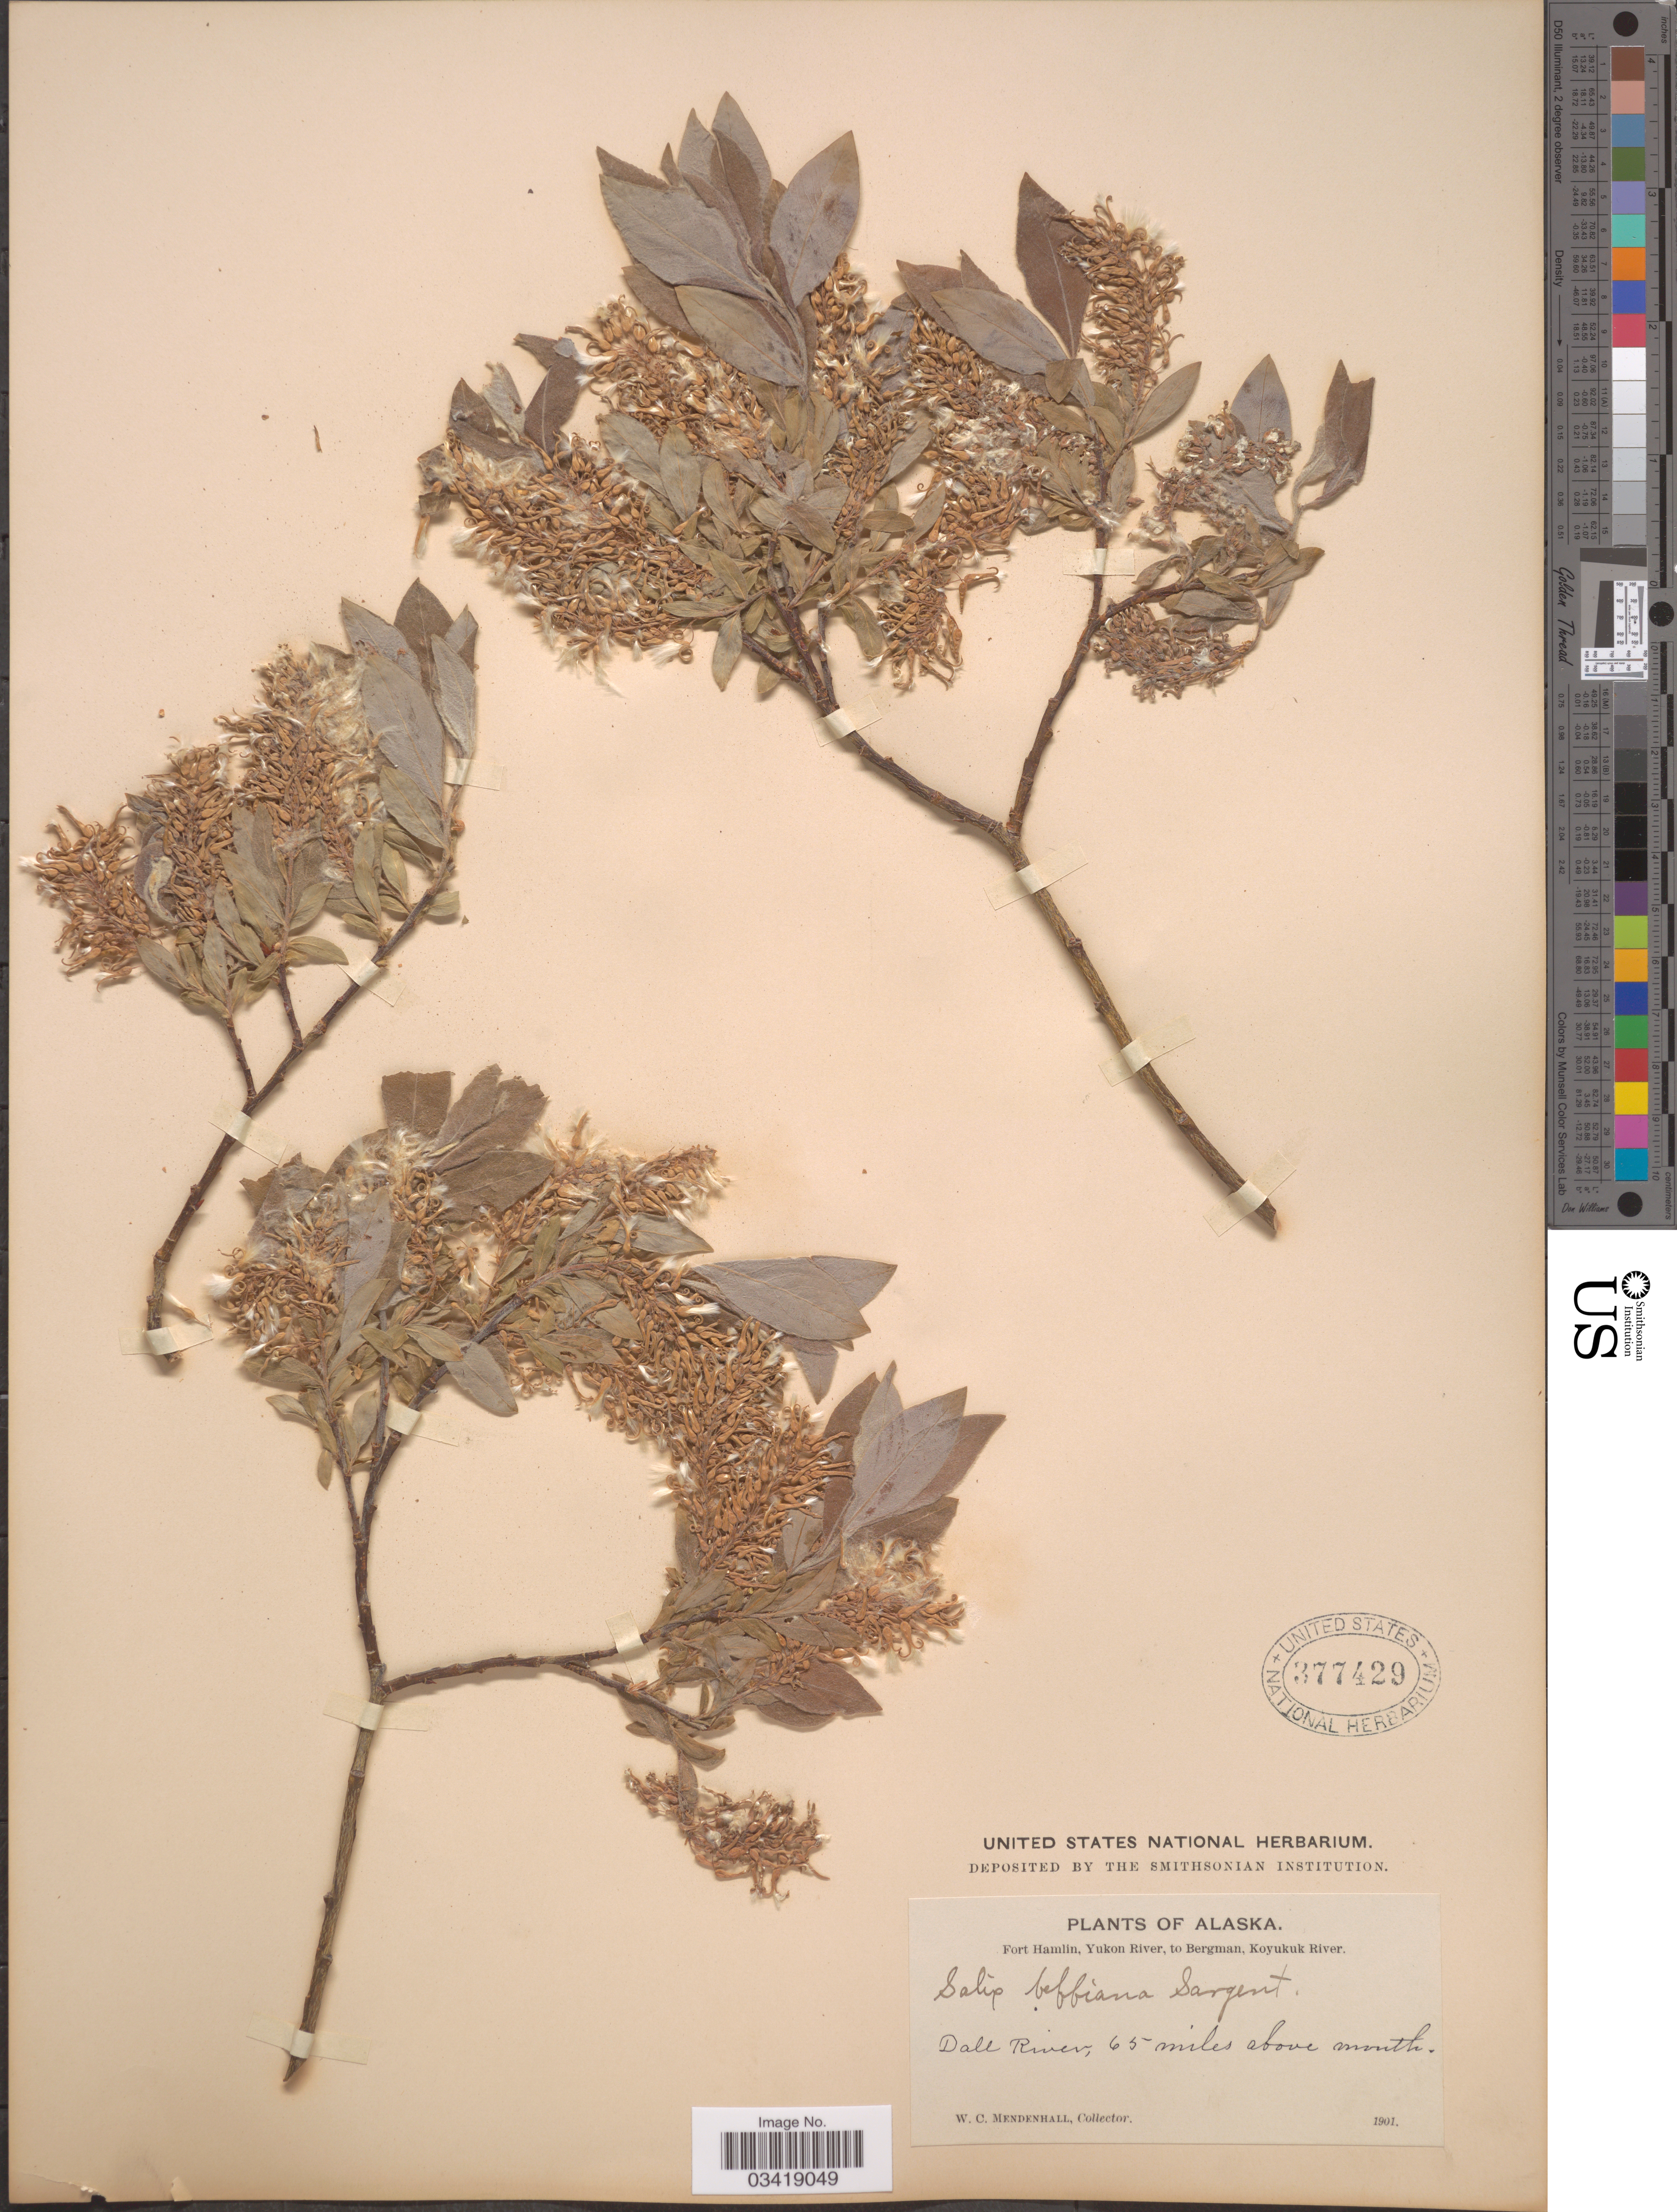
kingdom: Plantae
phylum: Tracheophyta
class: Magnoliopsida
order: Malpighiales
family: Salicaceae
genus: Salix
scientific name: Salix bebbiana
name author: Sarg.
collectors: W. Mendenhall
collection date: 1901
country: United States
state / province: Alaska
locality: Fort Hamlin, Yukon River, to Bergman, Koyukuk River. Dale River, 65 miles above mouth.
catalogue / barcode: US 377429